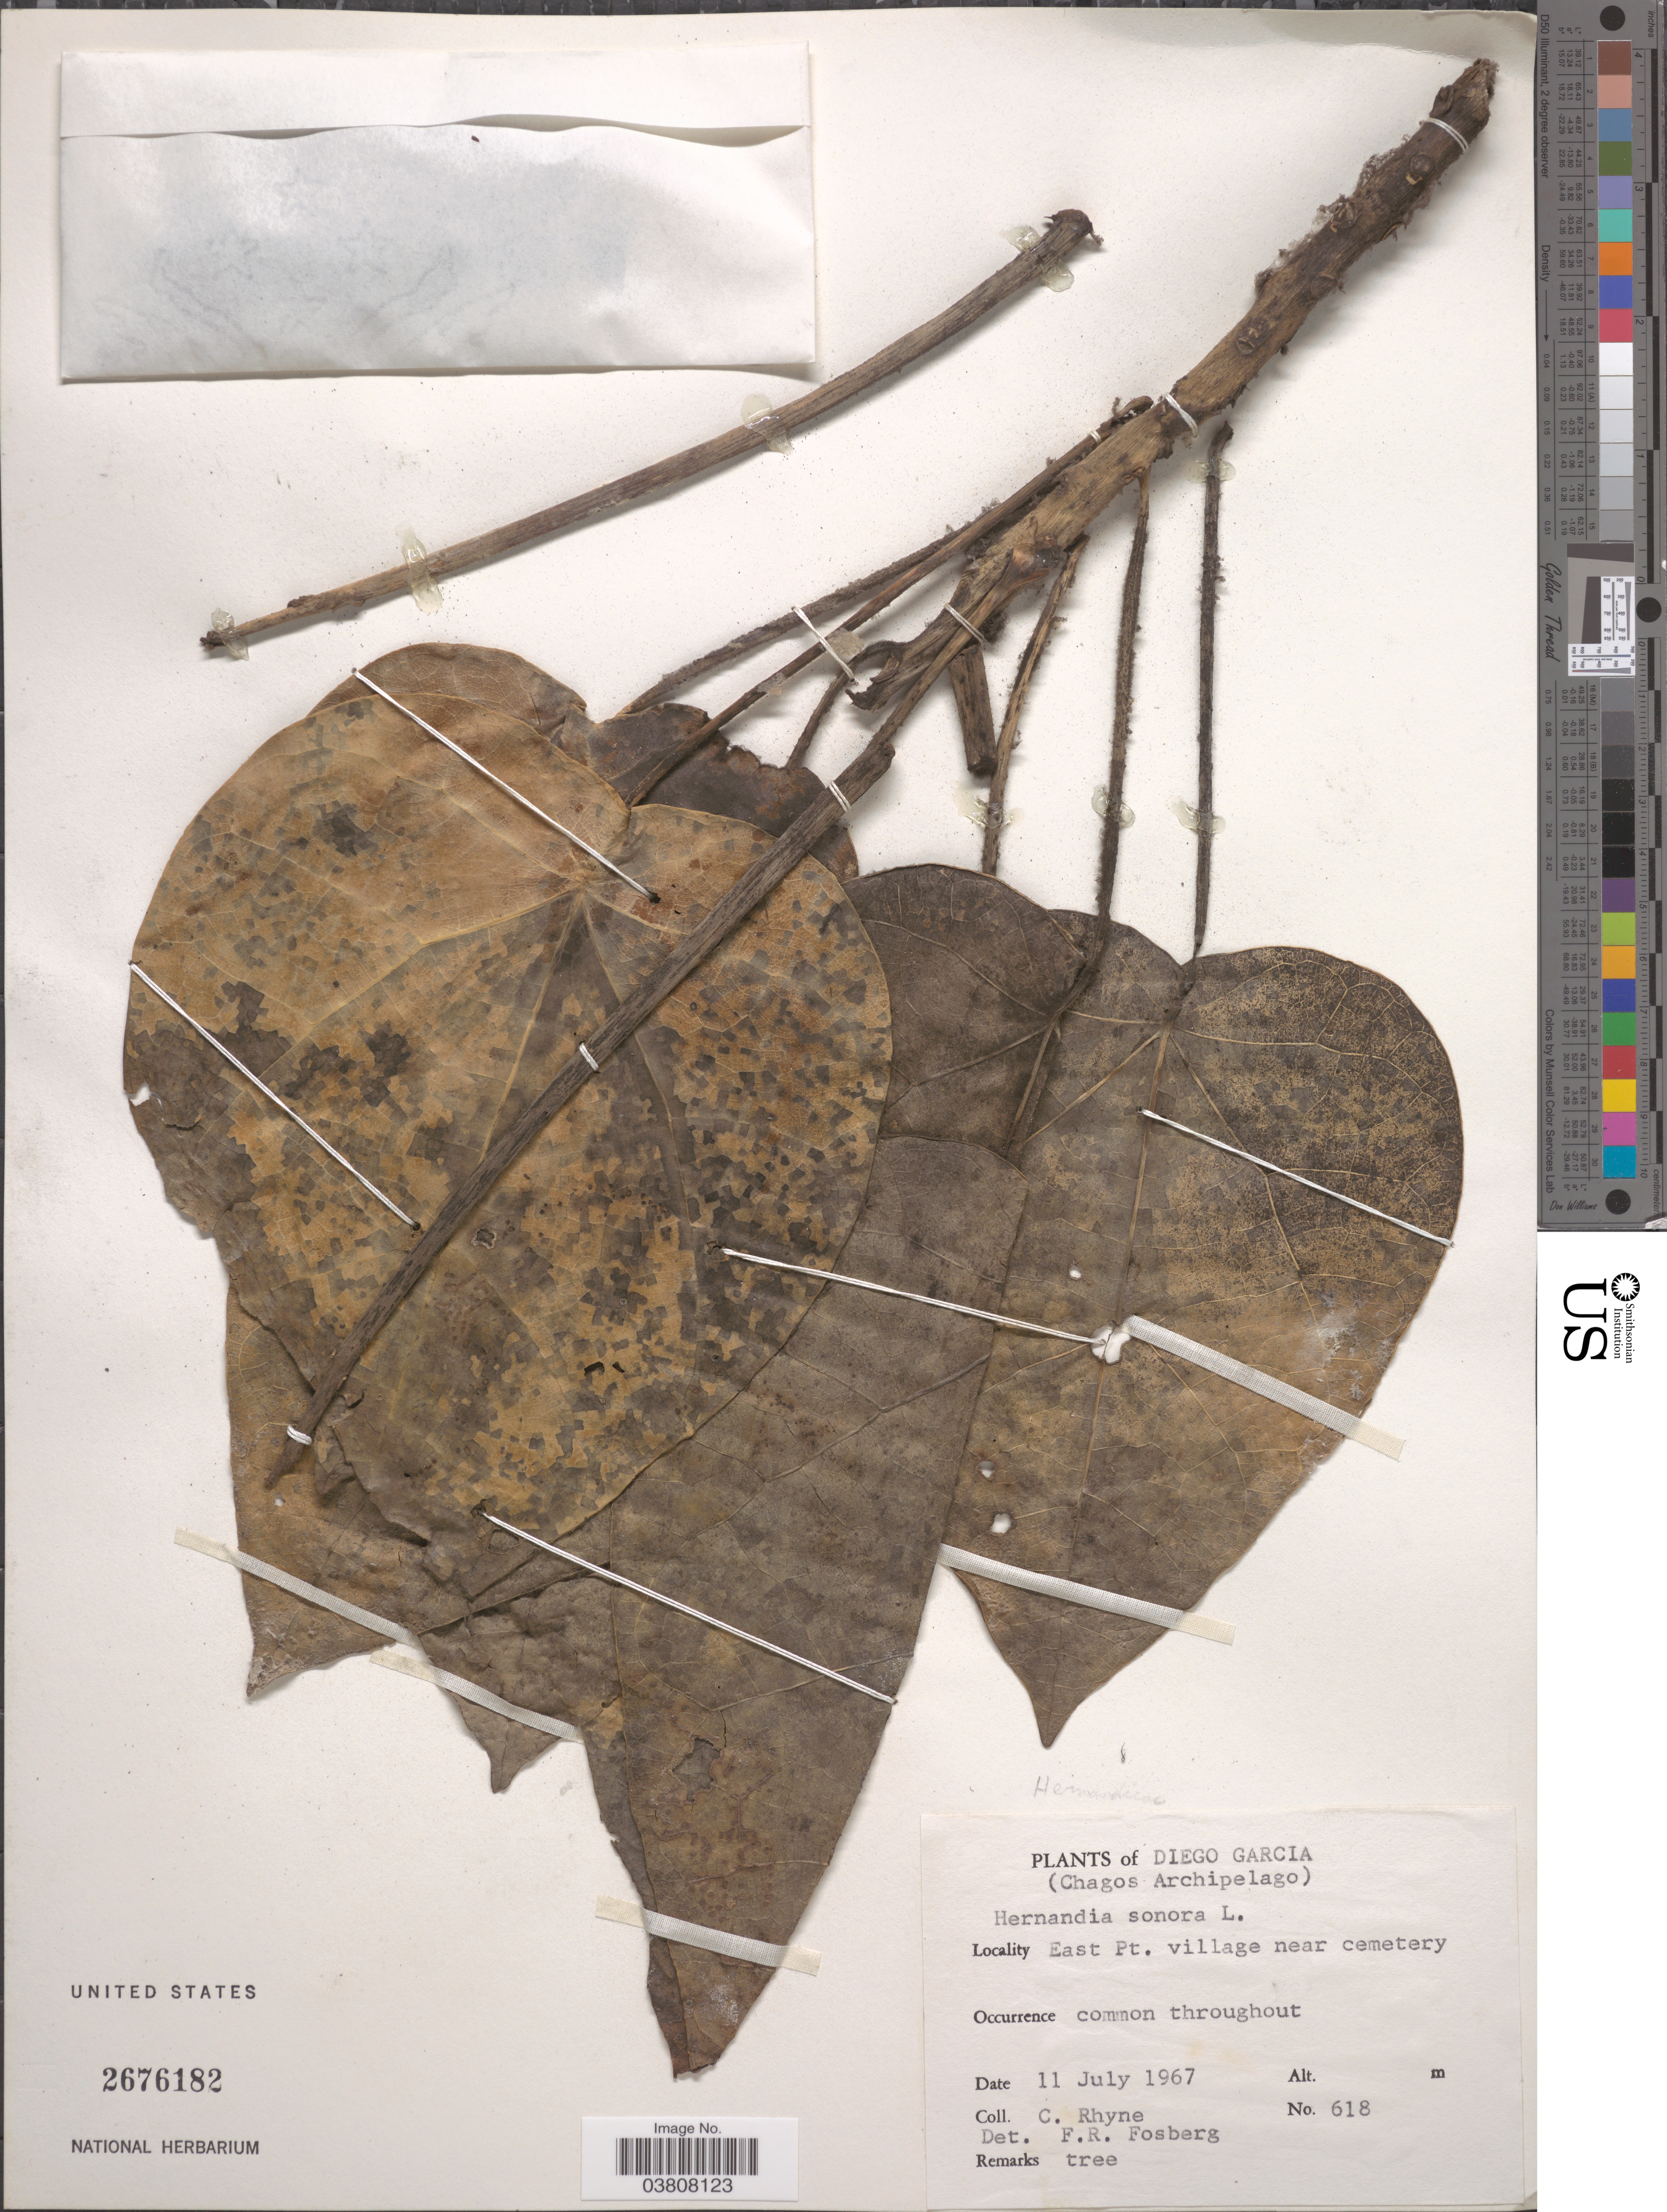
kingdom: Plantae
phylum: Tracheophyta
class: Magnoliopsida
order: Laurales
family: Hernandiaceae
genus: Hernandia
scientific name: Hernandia nymphaeifolia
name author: (C. Presl) Kubitzki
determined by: Strong, Mark T., (BOT), Smithsonian Institution - National Museum of Natural History (UNITED STATES)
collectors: C. Rhyne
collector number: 618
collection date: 1967-07-11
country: British Indian Ocean Territory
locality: Diego Garcia (Chagos Archipelago). East Pt. village near cemetery.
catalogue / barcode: US 2676182